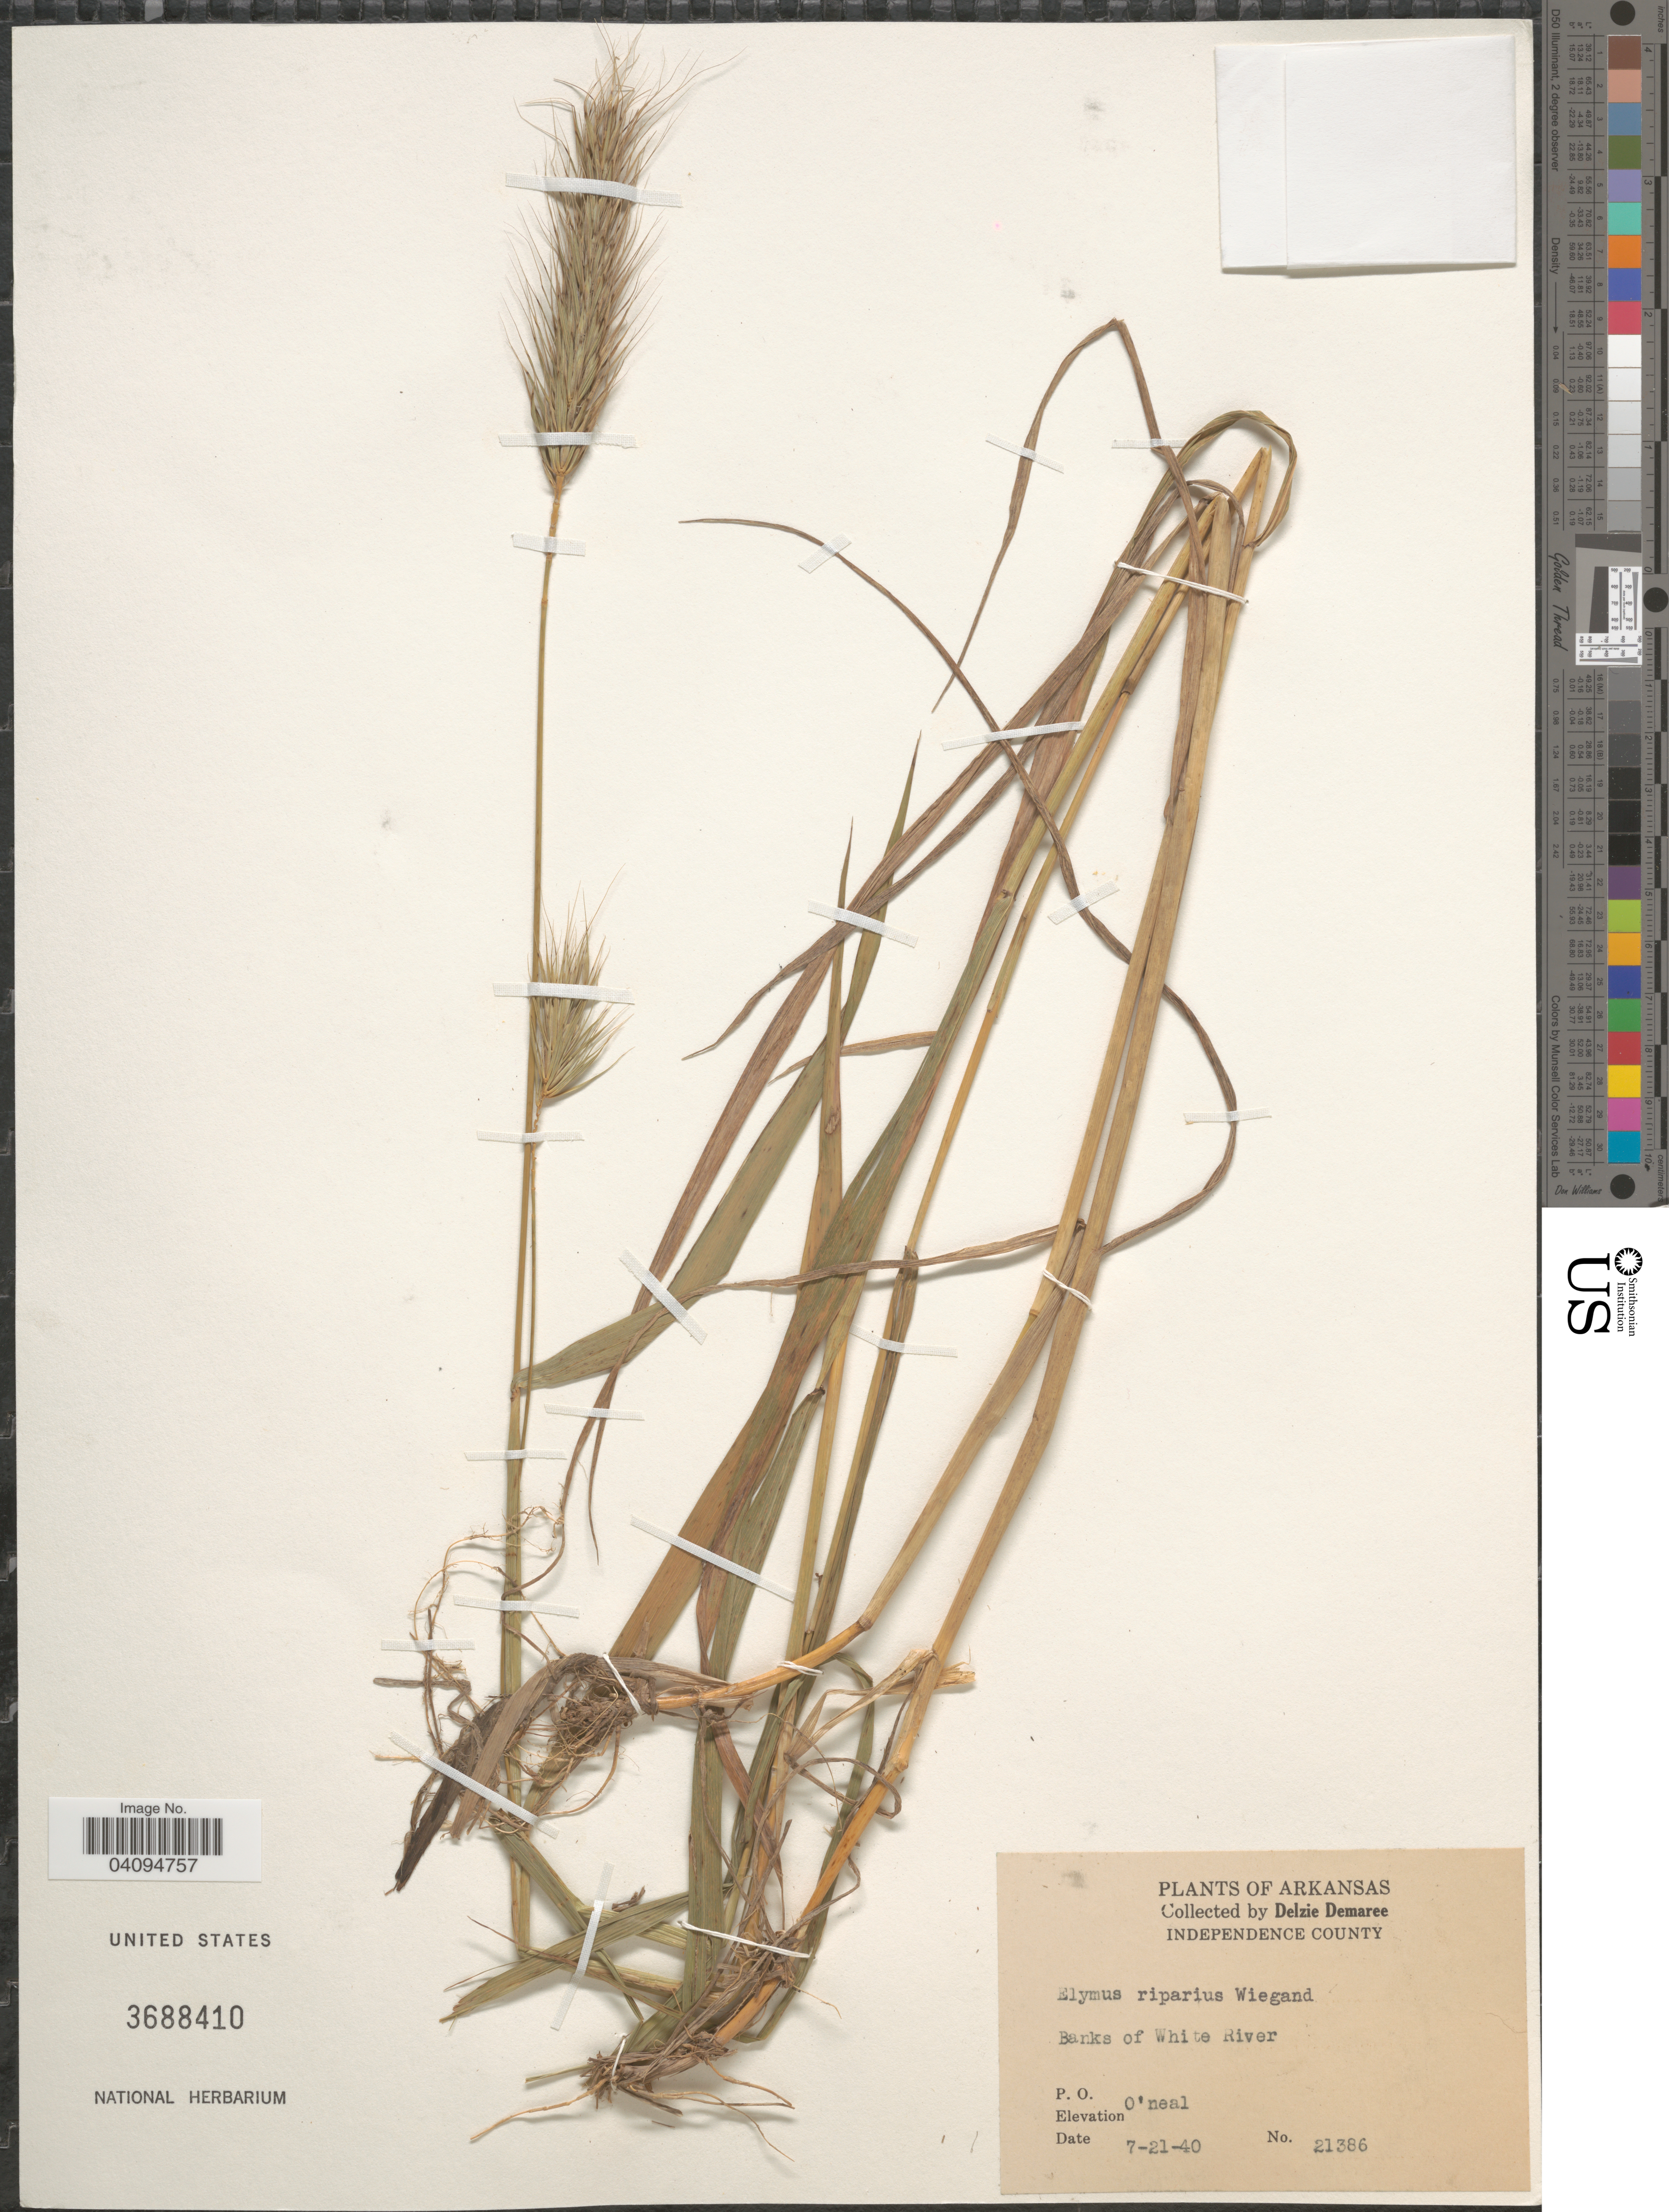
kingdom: Plantae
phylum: Tracheophyta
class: Liliopsida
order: Poales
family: Poaceae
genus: Elymus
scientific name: Elymus riparius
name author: Wiegand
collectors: D. Demaree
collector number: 21386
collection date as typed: Transcribed d/m/y: 21/7/40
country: United States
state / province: Arkansas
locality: Independence County. Barks of White River. P.O. O'neal.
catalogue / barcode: US 3688410